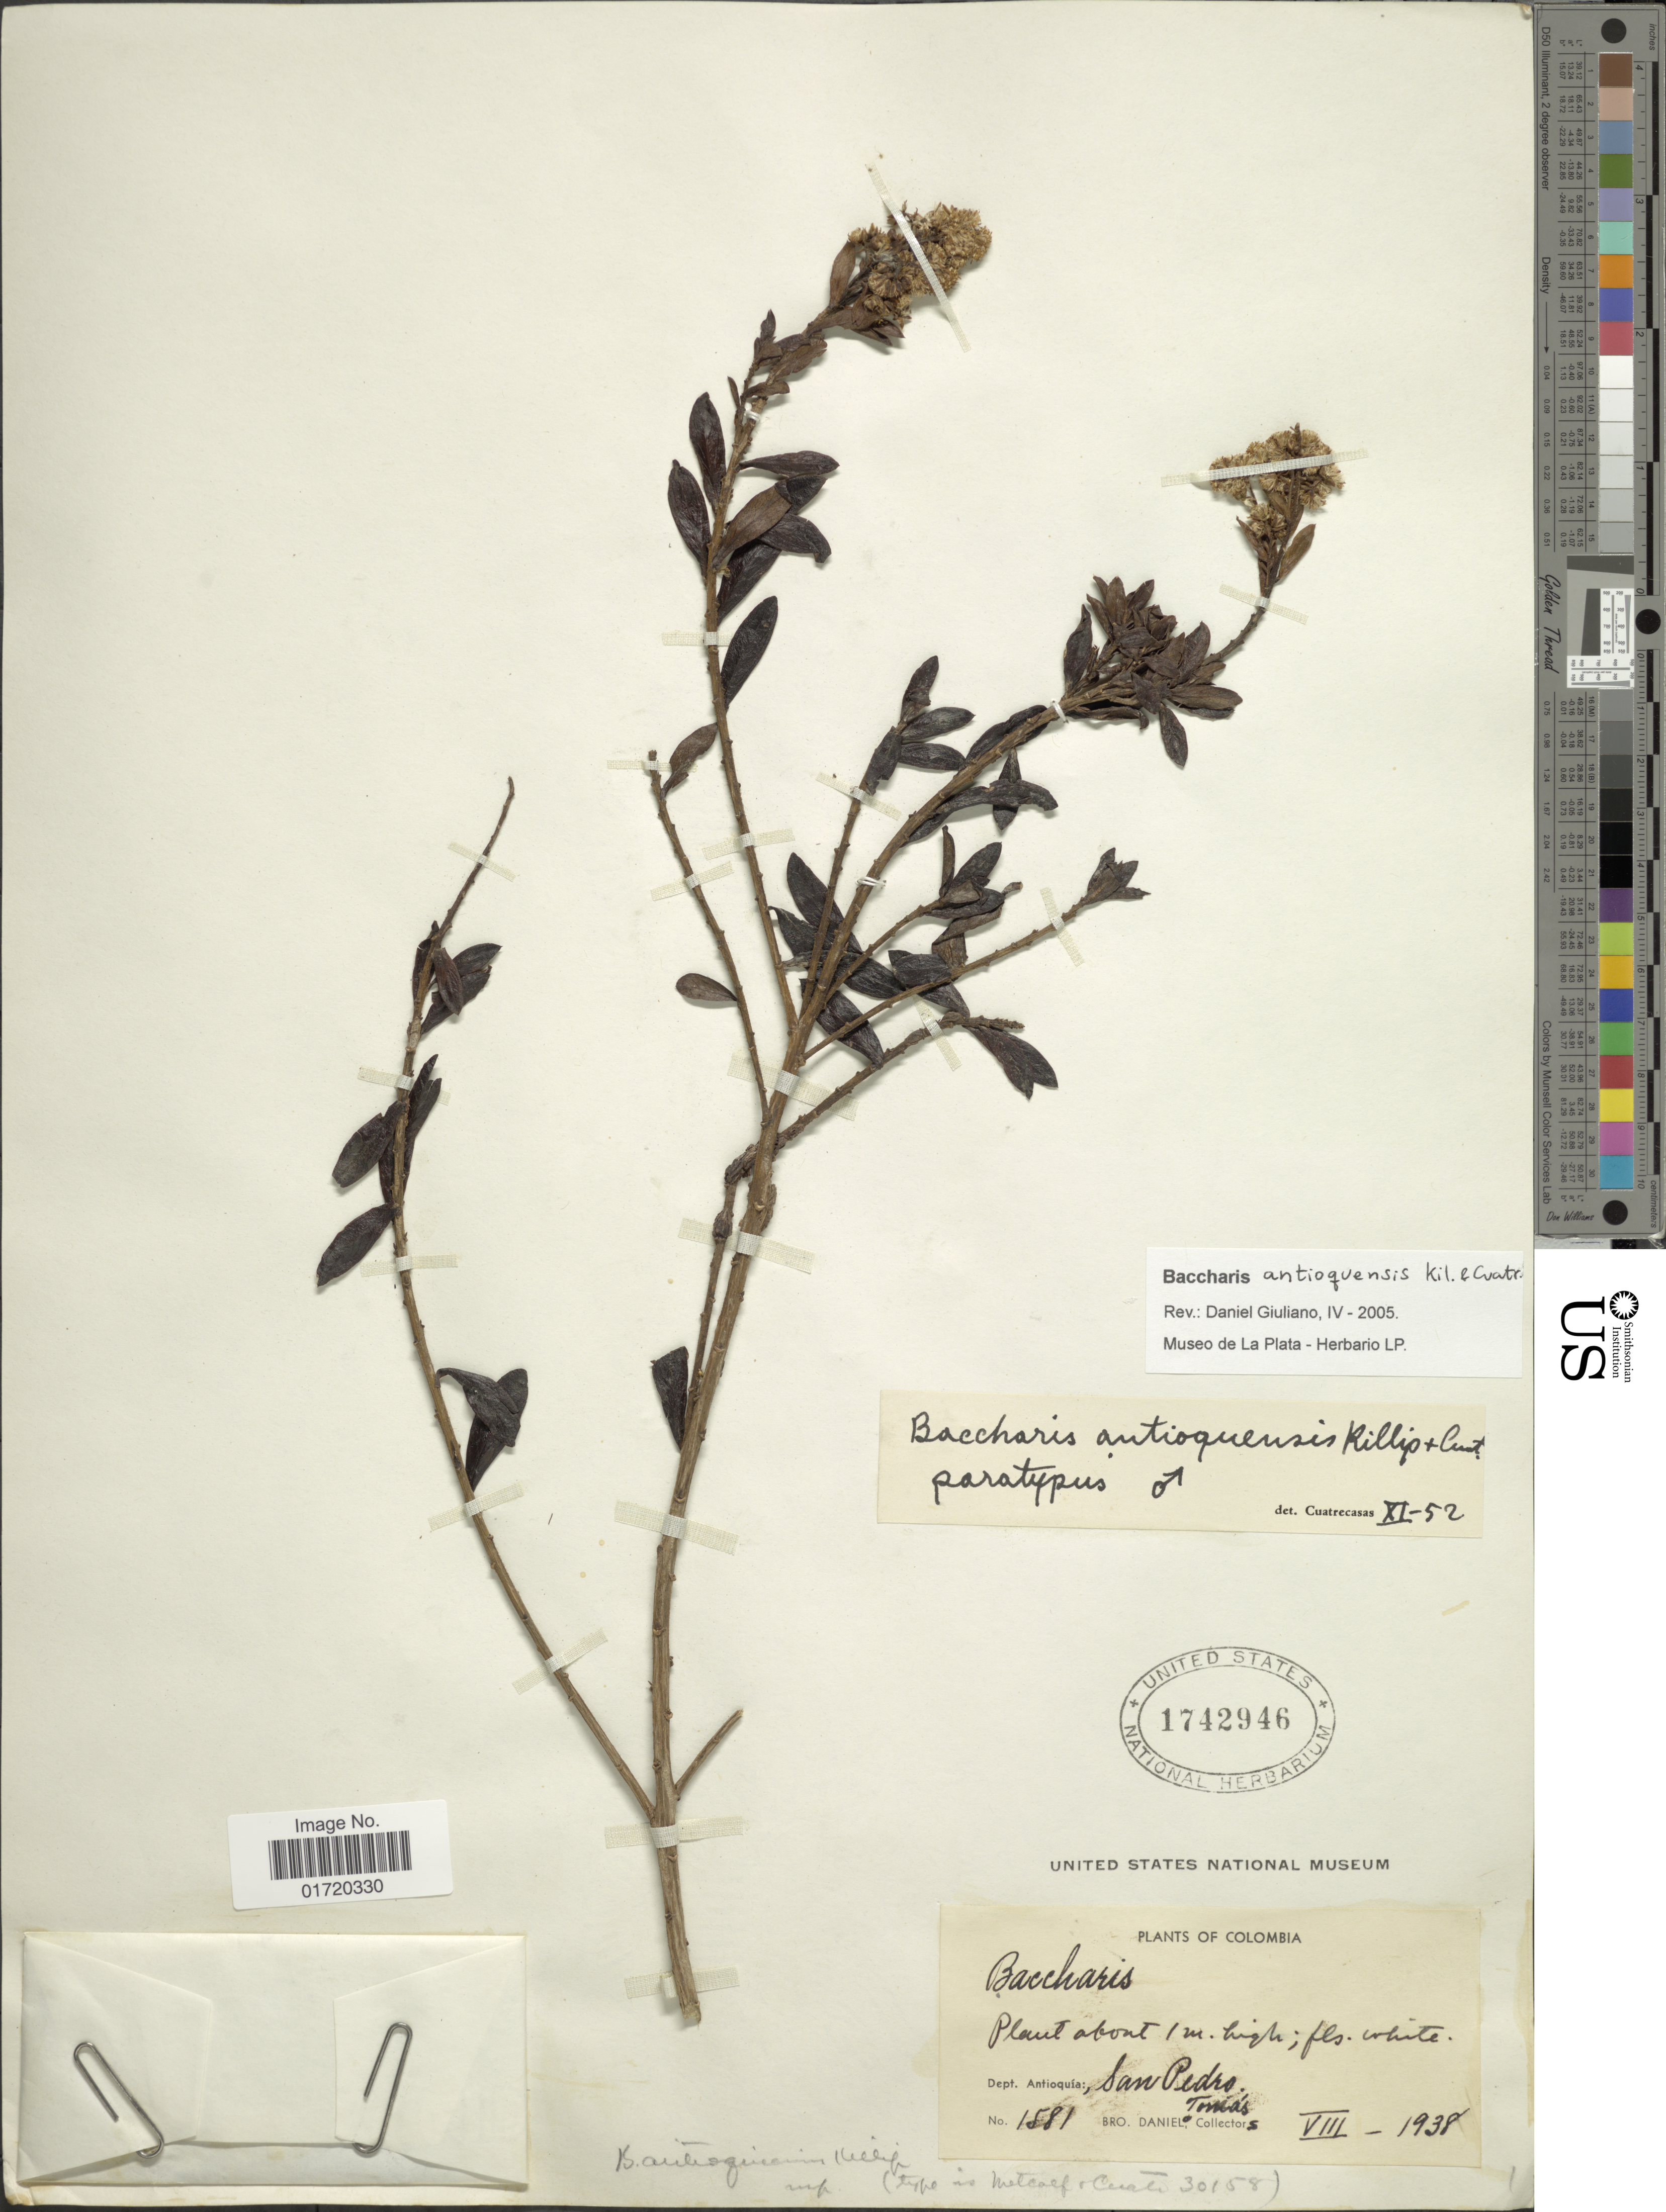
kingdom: Plantae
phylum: Tracheophyta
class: Magnoliopsida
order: Asterales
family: Asteraceae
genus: Baccharis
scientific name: Baccharis antioquensis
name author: Killip & Cuatrec.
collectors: B. Tomas & Bro. Daniel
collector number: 1581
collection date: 1938-08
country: Colombia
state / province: Antioquia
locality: San Pedro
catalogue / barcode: US 1742946